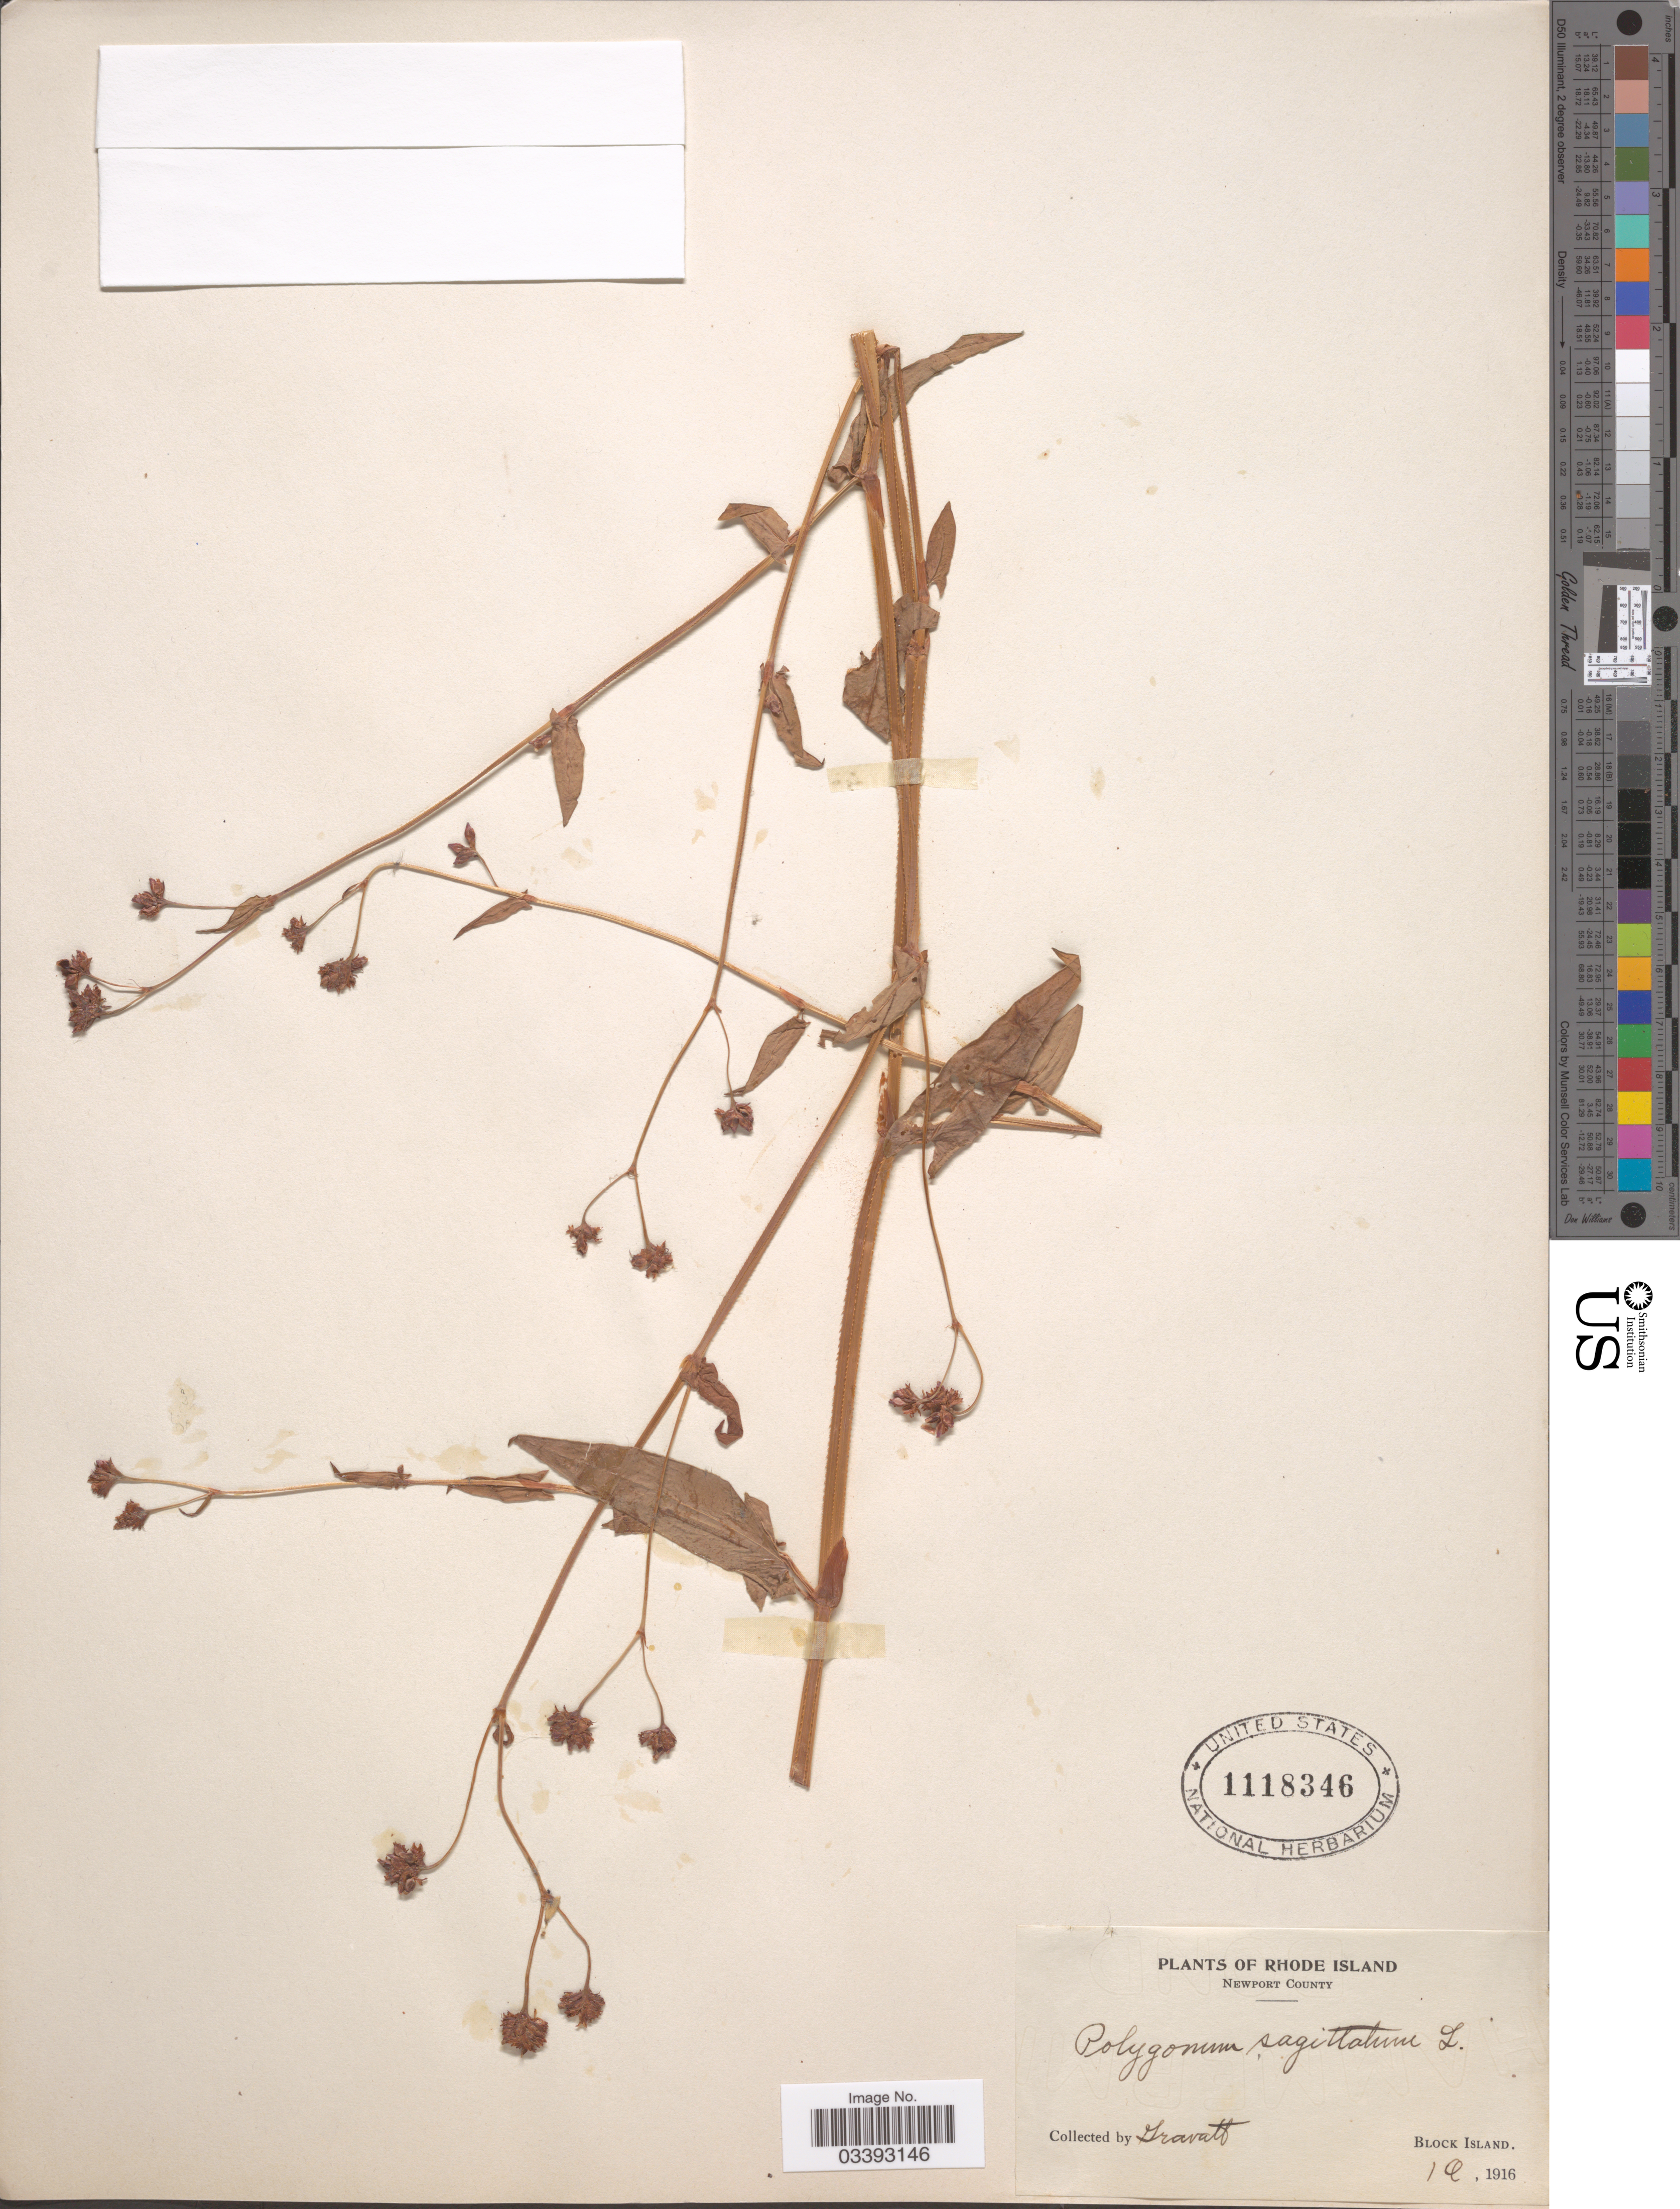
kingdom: Plantae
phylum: Tracheophyta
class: Magnoliopsida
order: Caryophyllales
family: Polygonaceae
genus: Persicaria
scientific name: Persicaria sagittata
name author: (L.) H. Gross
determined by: Atha, D. E.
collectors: Gravatt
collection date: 1916-01-09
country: United States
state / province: Rhode Island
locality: Newport County.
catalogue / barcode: US 1118346